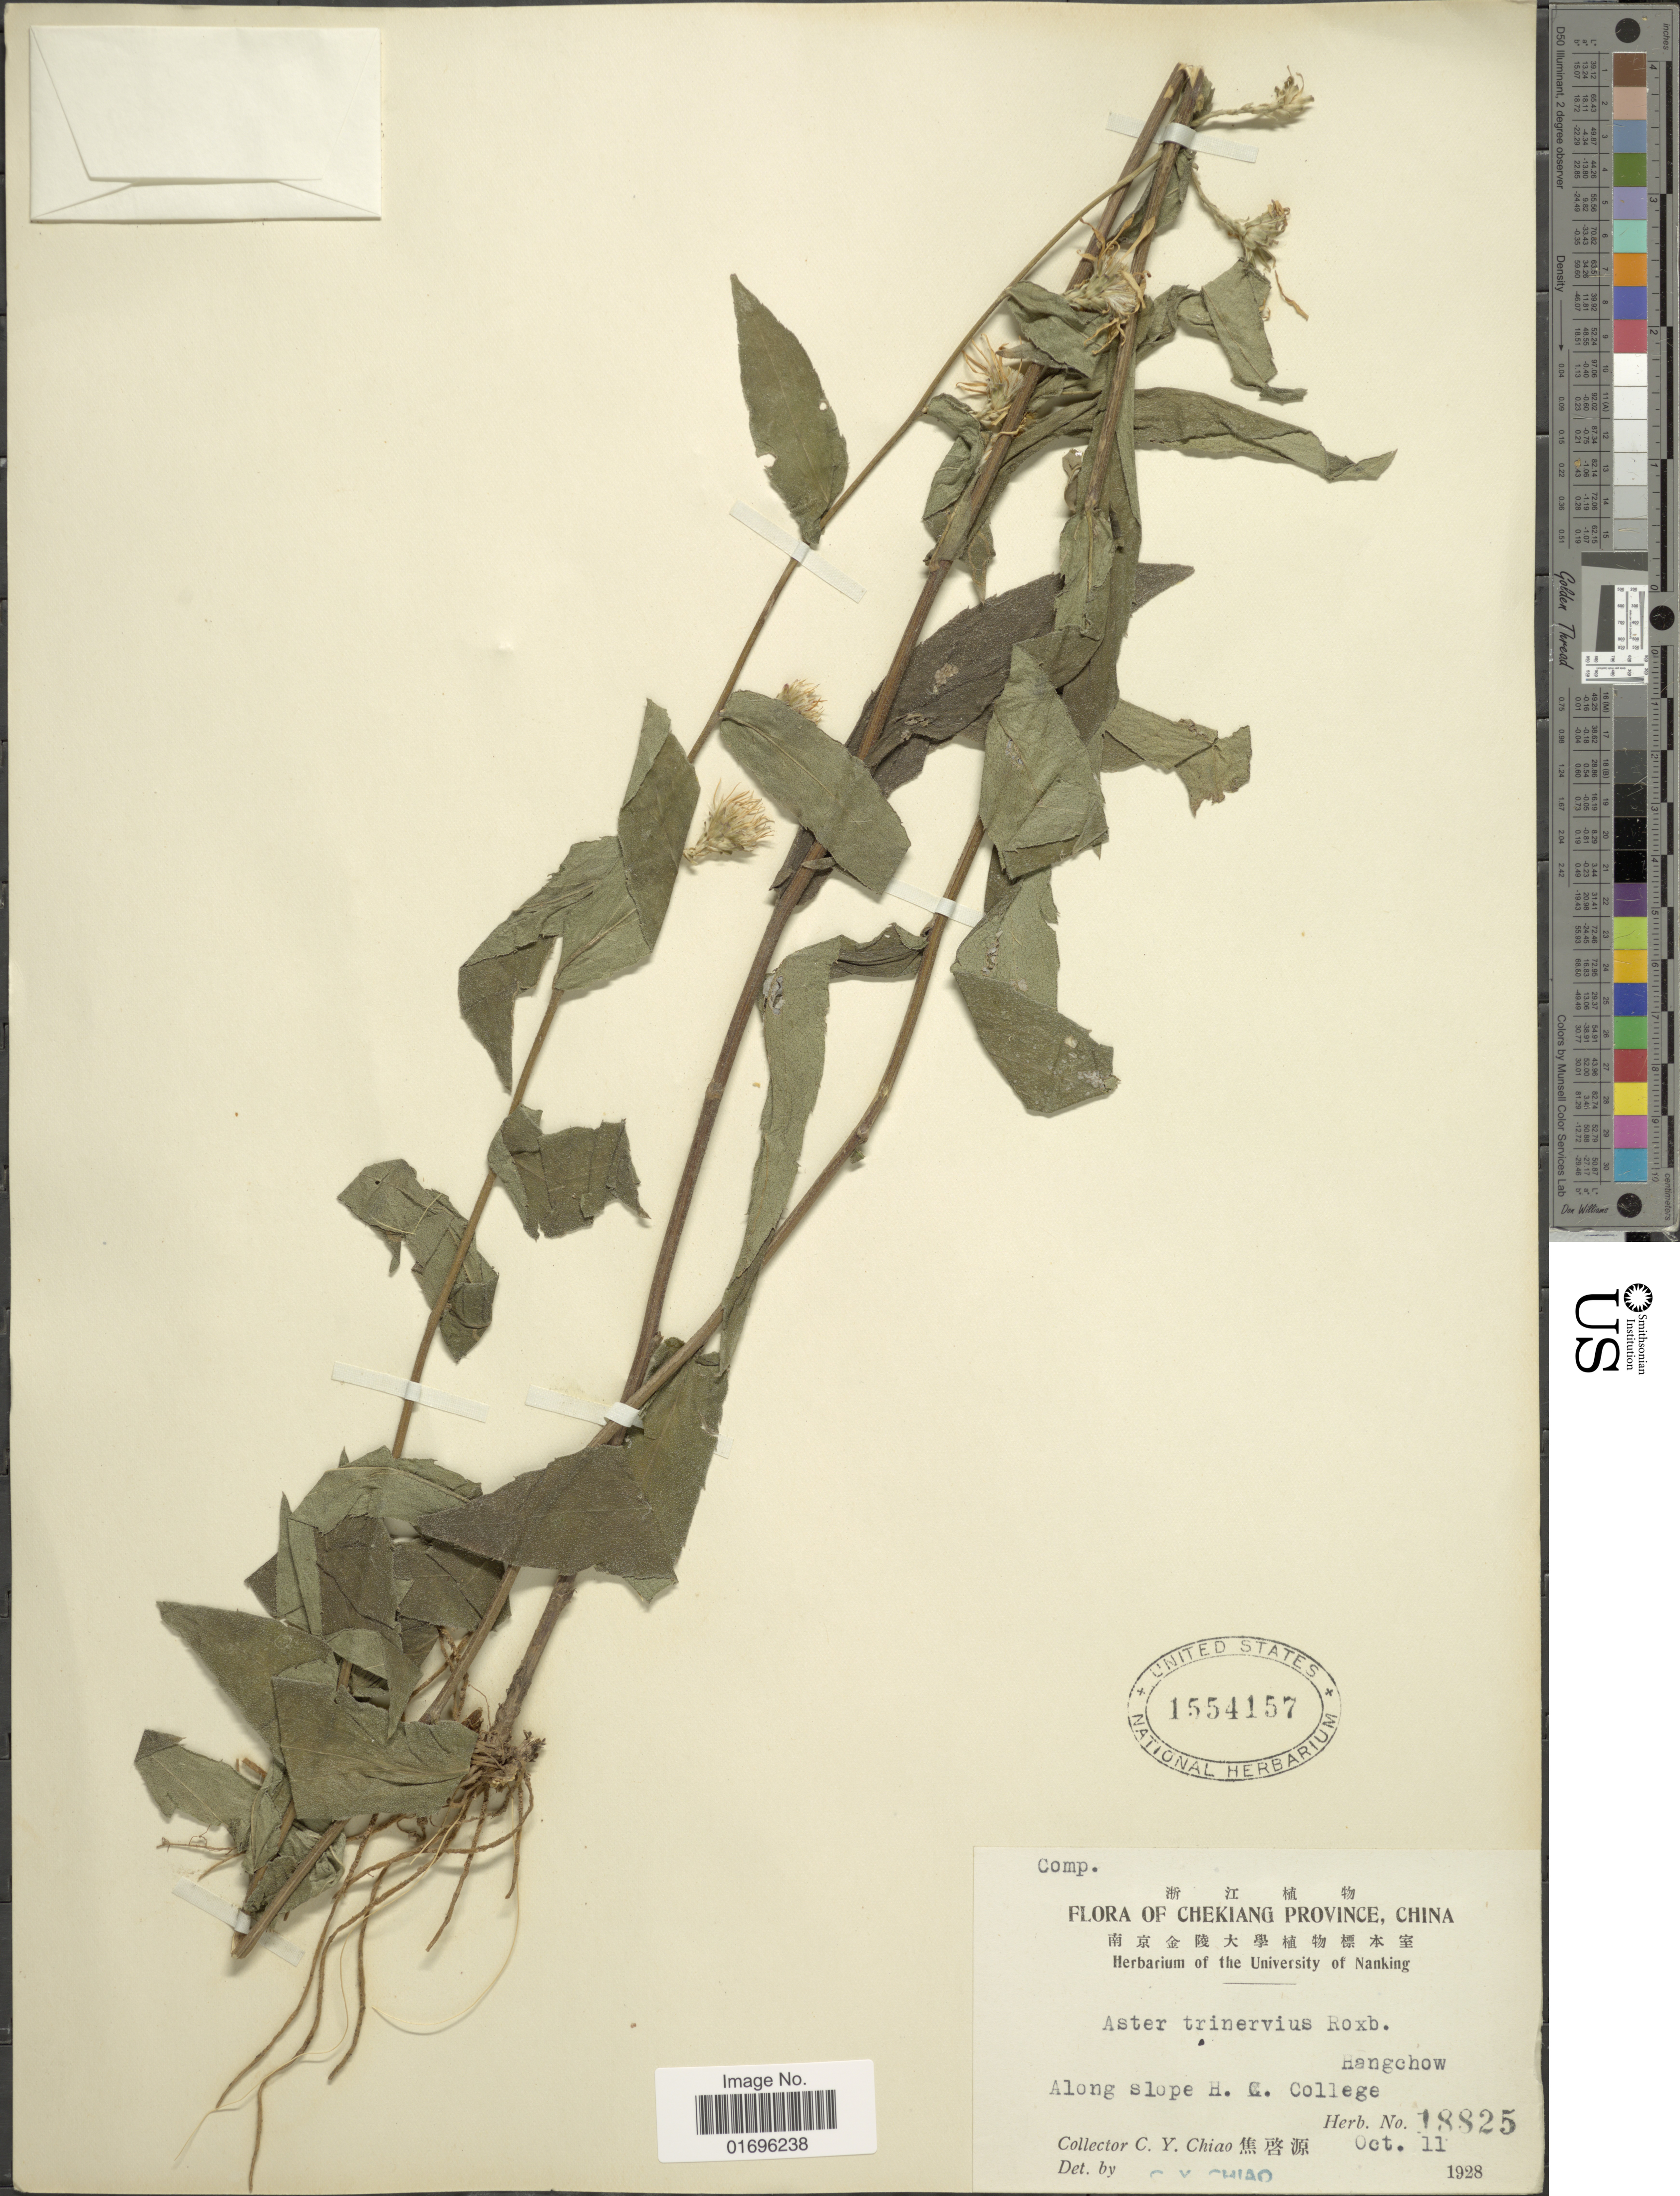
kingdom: Plantae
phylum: Tracheophyta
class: Magnoliopsida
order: Asterales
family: Asteraceae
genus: Aster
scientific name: Aster ageratoides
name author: Turcz.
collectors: C. Y. Chiao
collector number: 18825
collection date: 1928-10-11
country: China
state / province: Zhejiang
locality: Chekiang Province, China. Hangchow. Along slope H.C. College.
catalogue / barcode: US 1554157